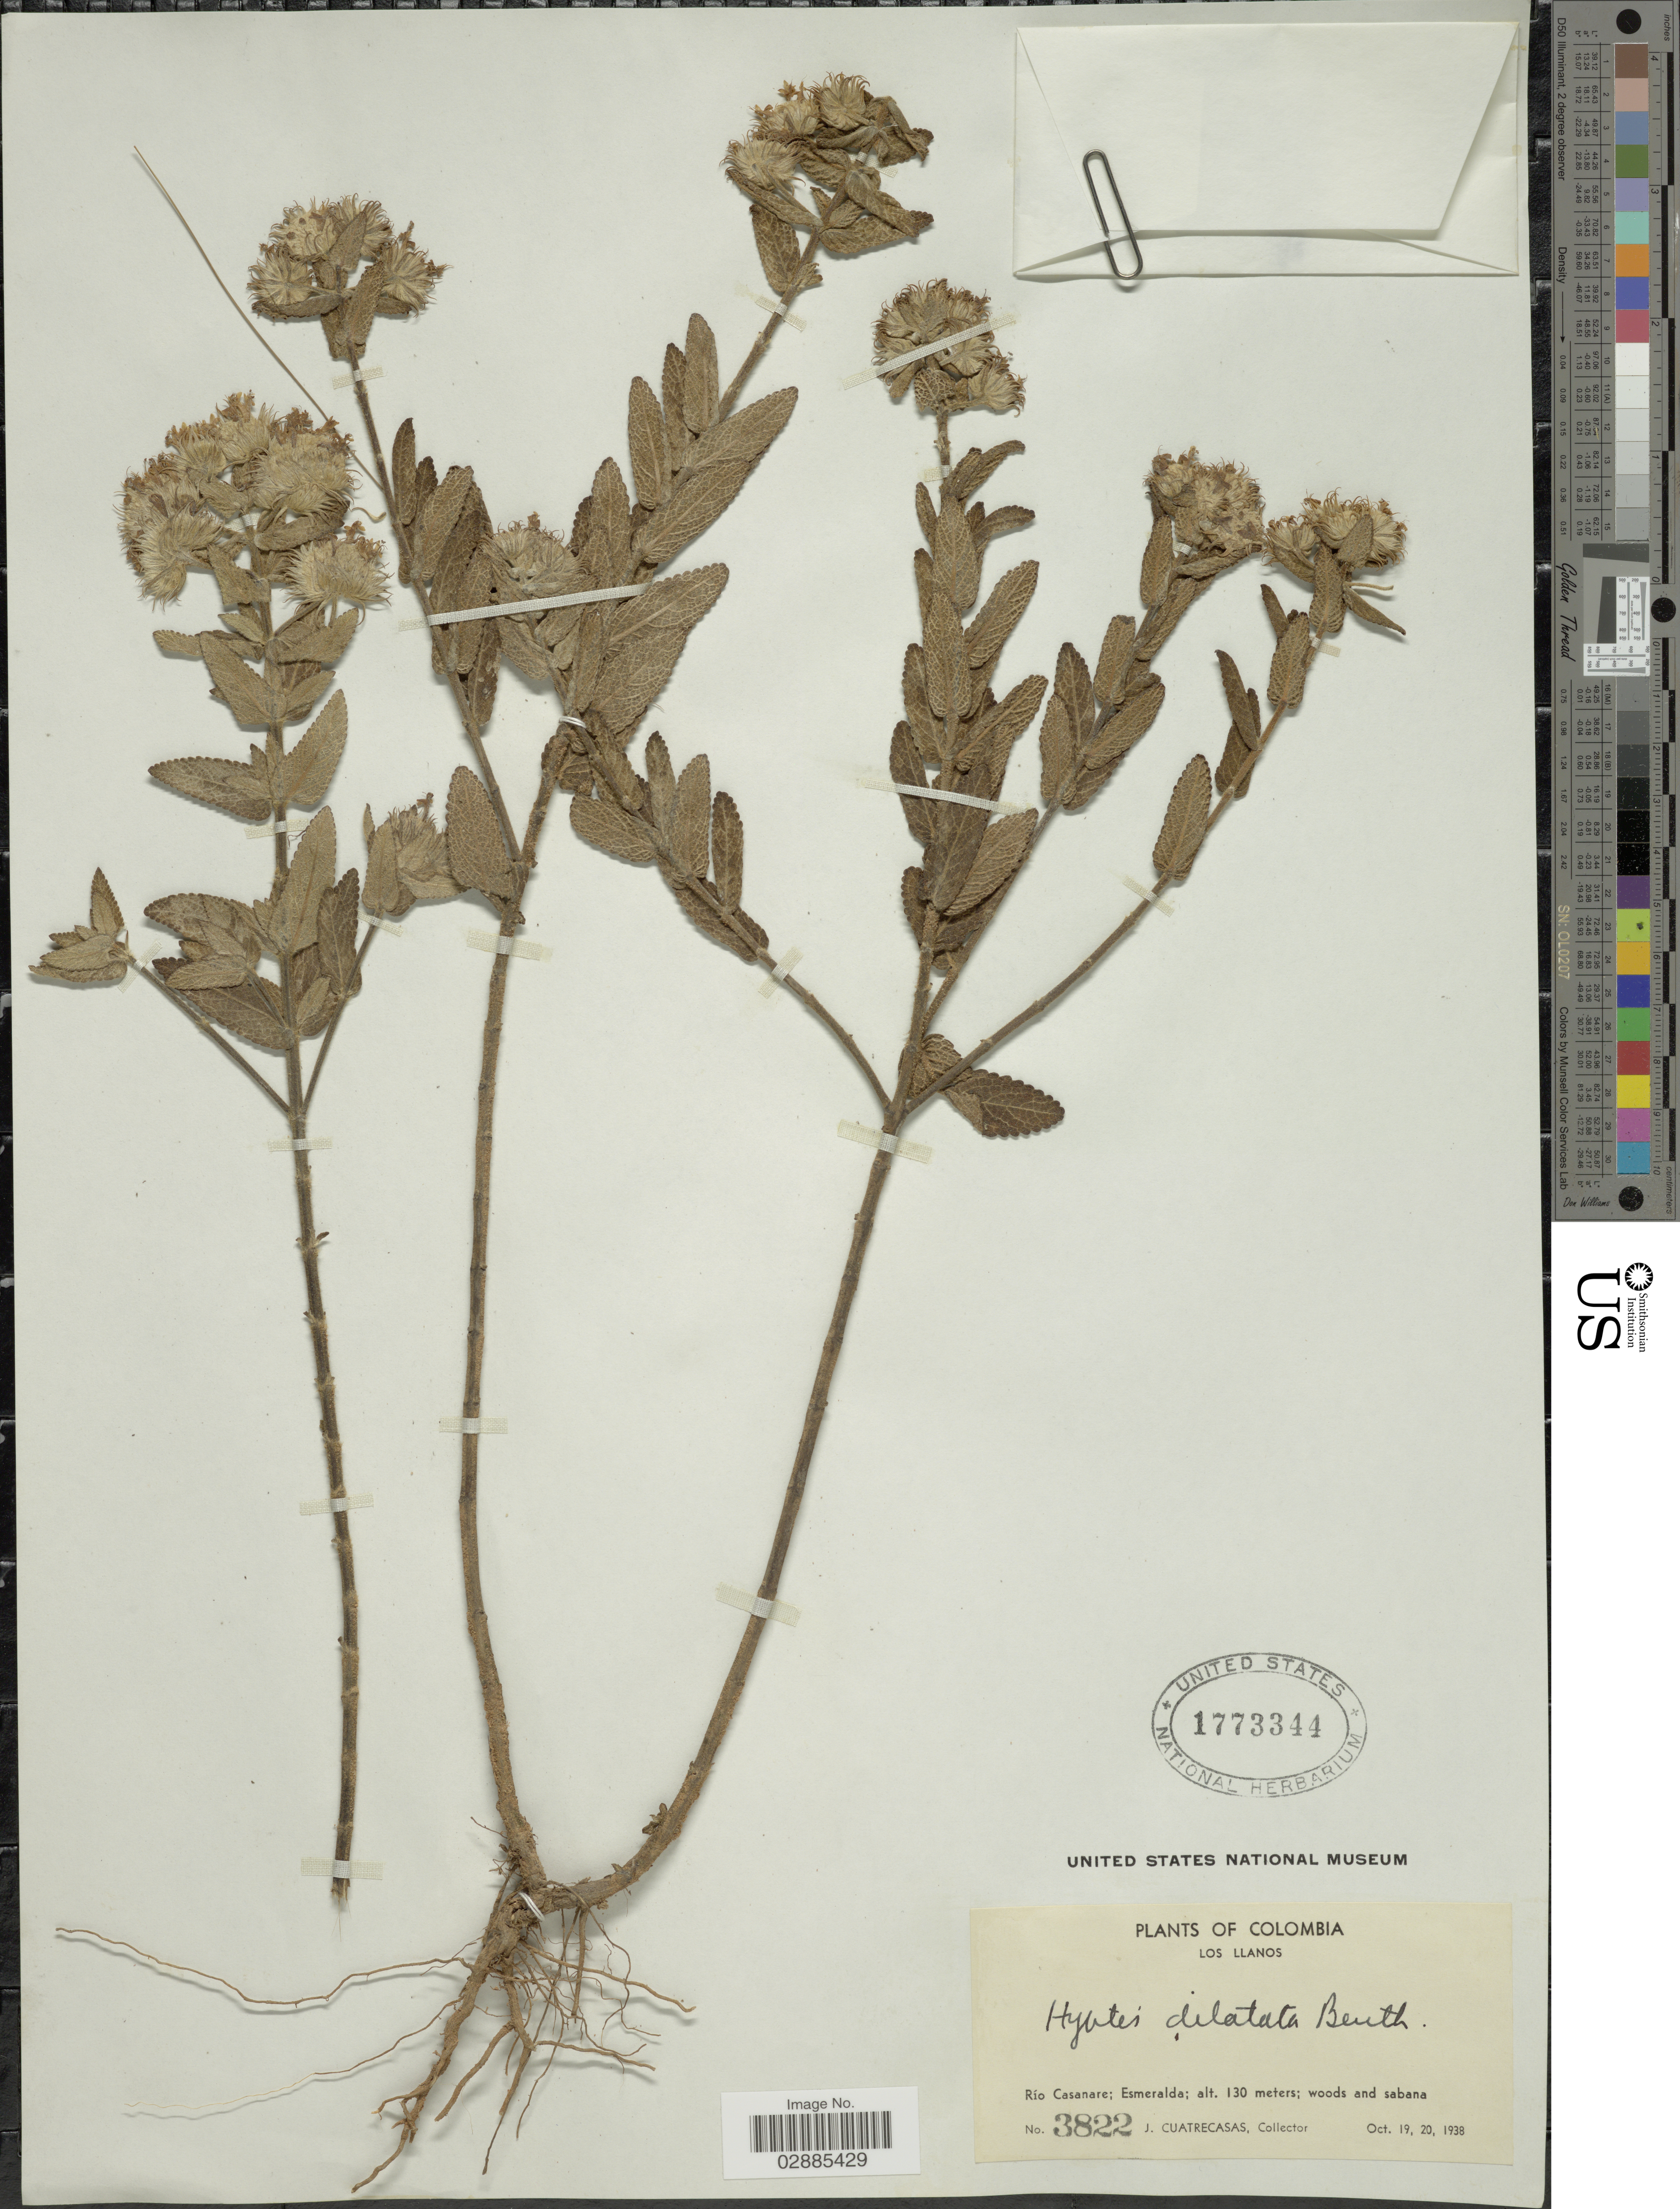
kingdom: Plantae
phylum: Tracheophyta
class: Magnoliopsida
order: Lamiales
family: Lamiaceae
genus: Hyptis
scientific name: Hyptis dilatata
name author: Benth.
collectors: J. Cuatrecasas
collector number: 3822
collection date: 1938-10-19/1938-10-20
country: Ecuador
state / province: Esmeraldas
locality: Los Llanos. Río Casanare.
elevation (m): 130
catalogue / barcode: US 1773344